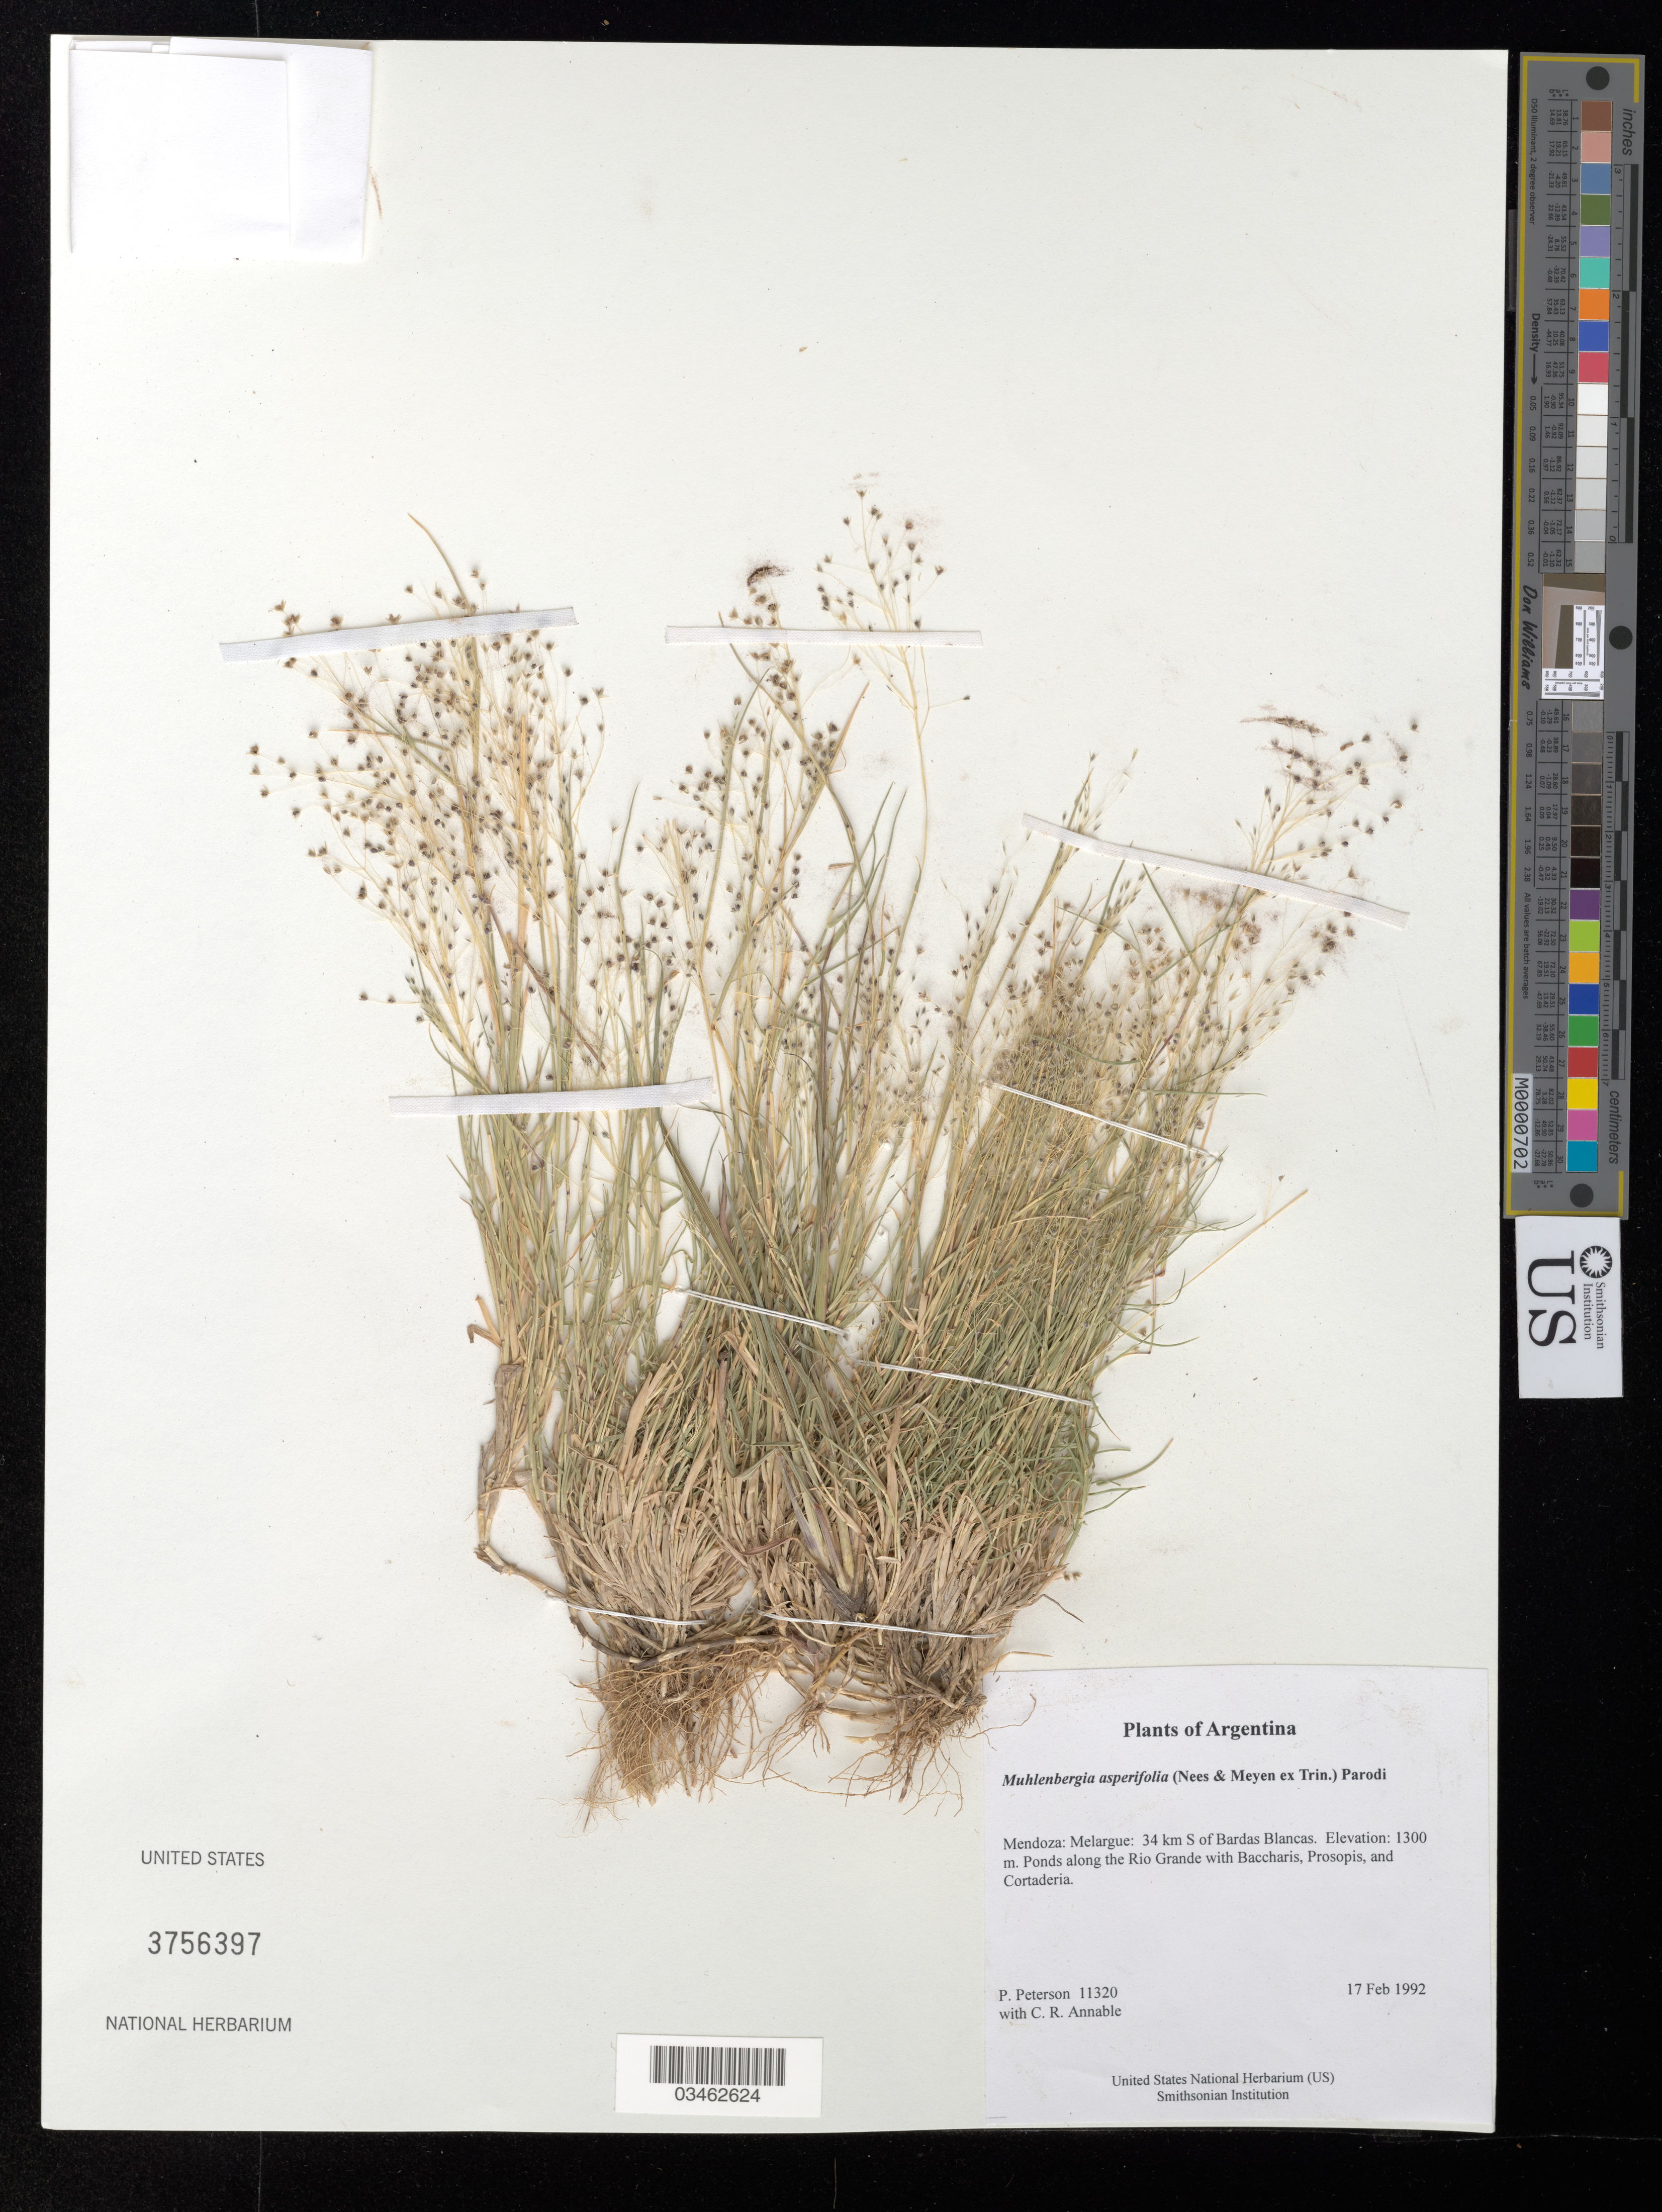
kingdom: Plantae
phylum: Tracheophyta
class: Liliopsida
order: Poales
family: Poaceae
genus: Muhlenbergia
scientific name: Muhlenbergia asperifolia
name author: (Nees & Meyen ex Trin.) Parodi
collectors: P. M. Peterson & C. R. Annable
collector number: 11320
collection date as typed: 17 Feb 1992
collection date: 1992-02-17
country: Argentina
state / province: Mendoza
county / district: Melargue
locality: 34 km S of Bardas Blancas.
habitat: Ponds along the Rio Grande with Baccharis, Prosopis, and Cortaderia.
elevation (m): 1300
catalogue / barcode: US 3756397